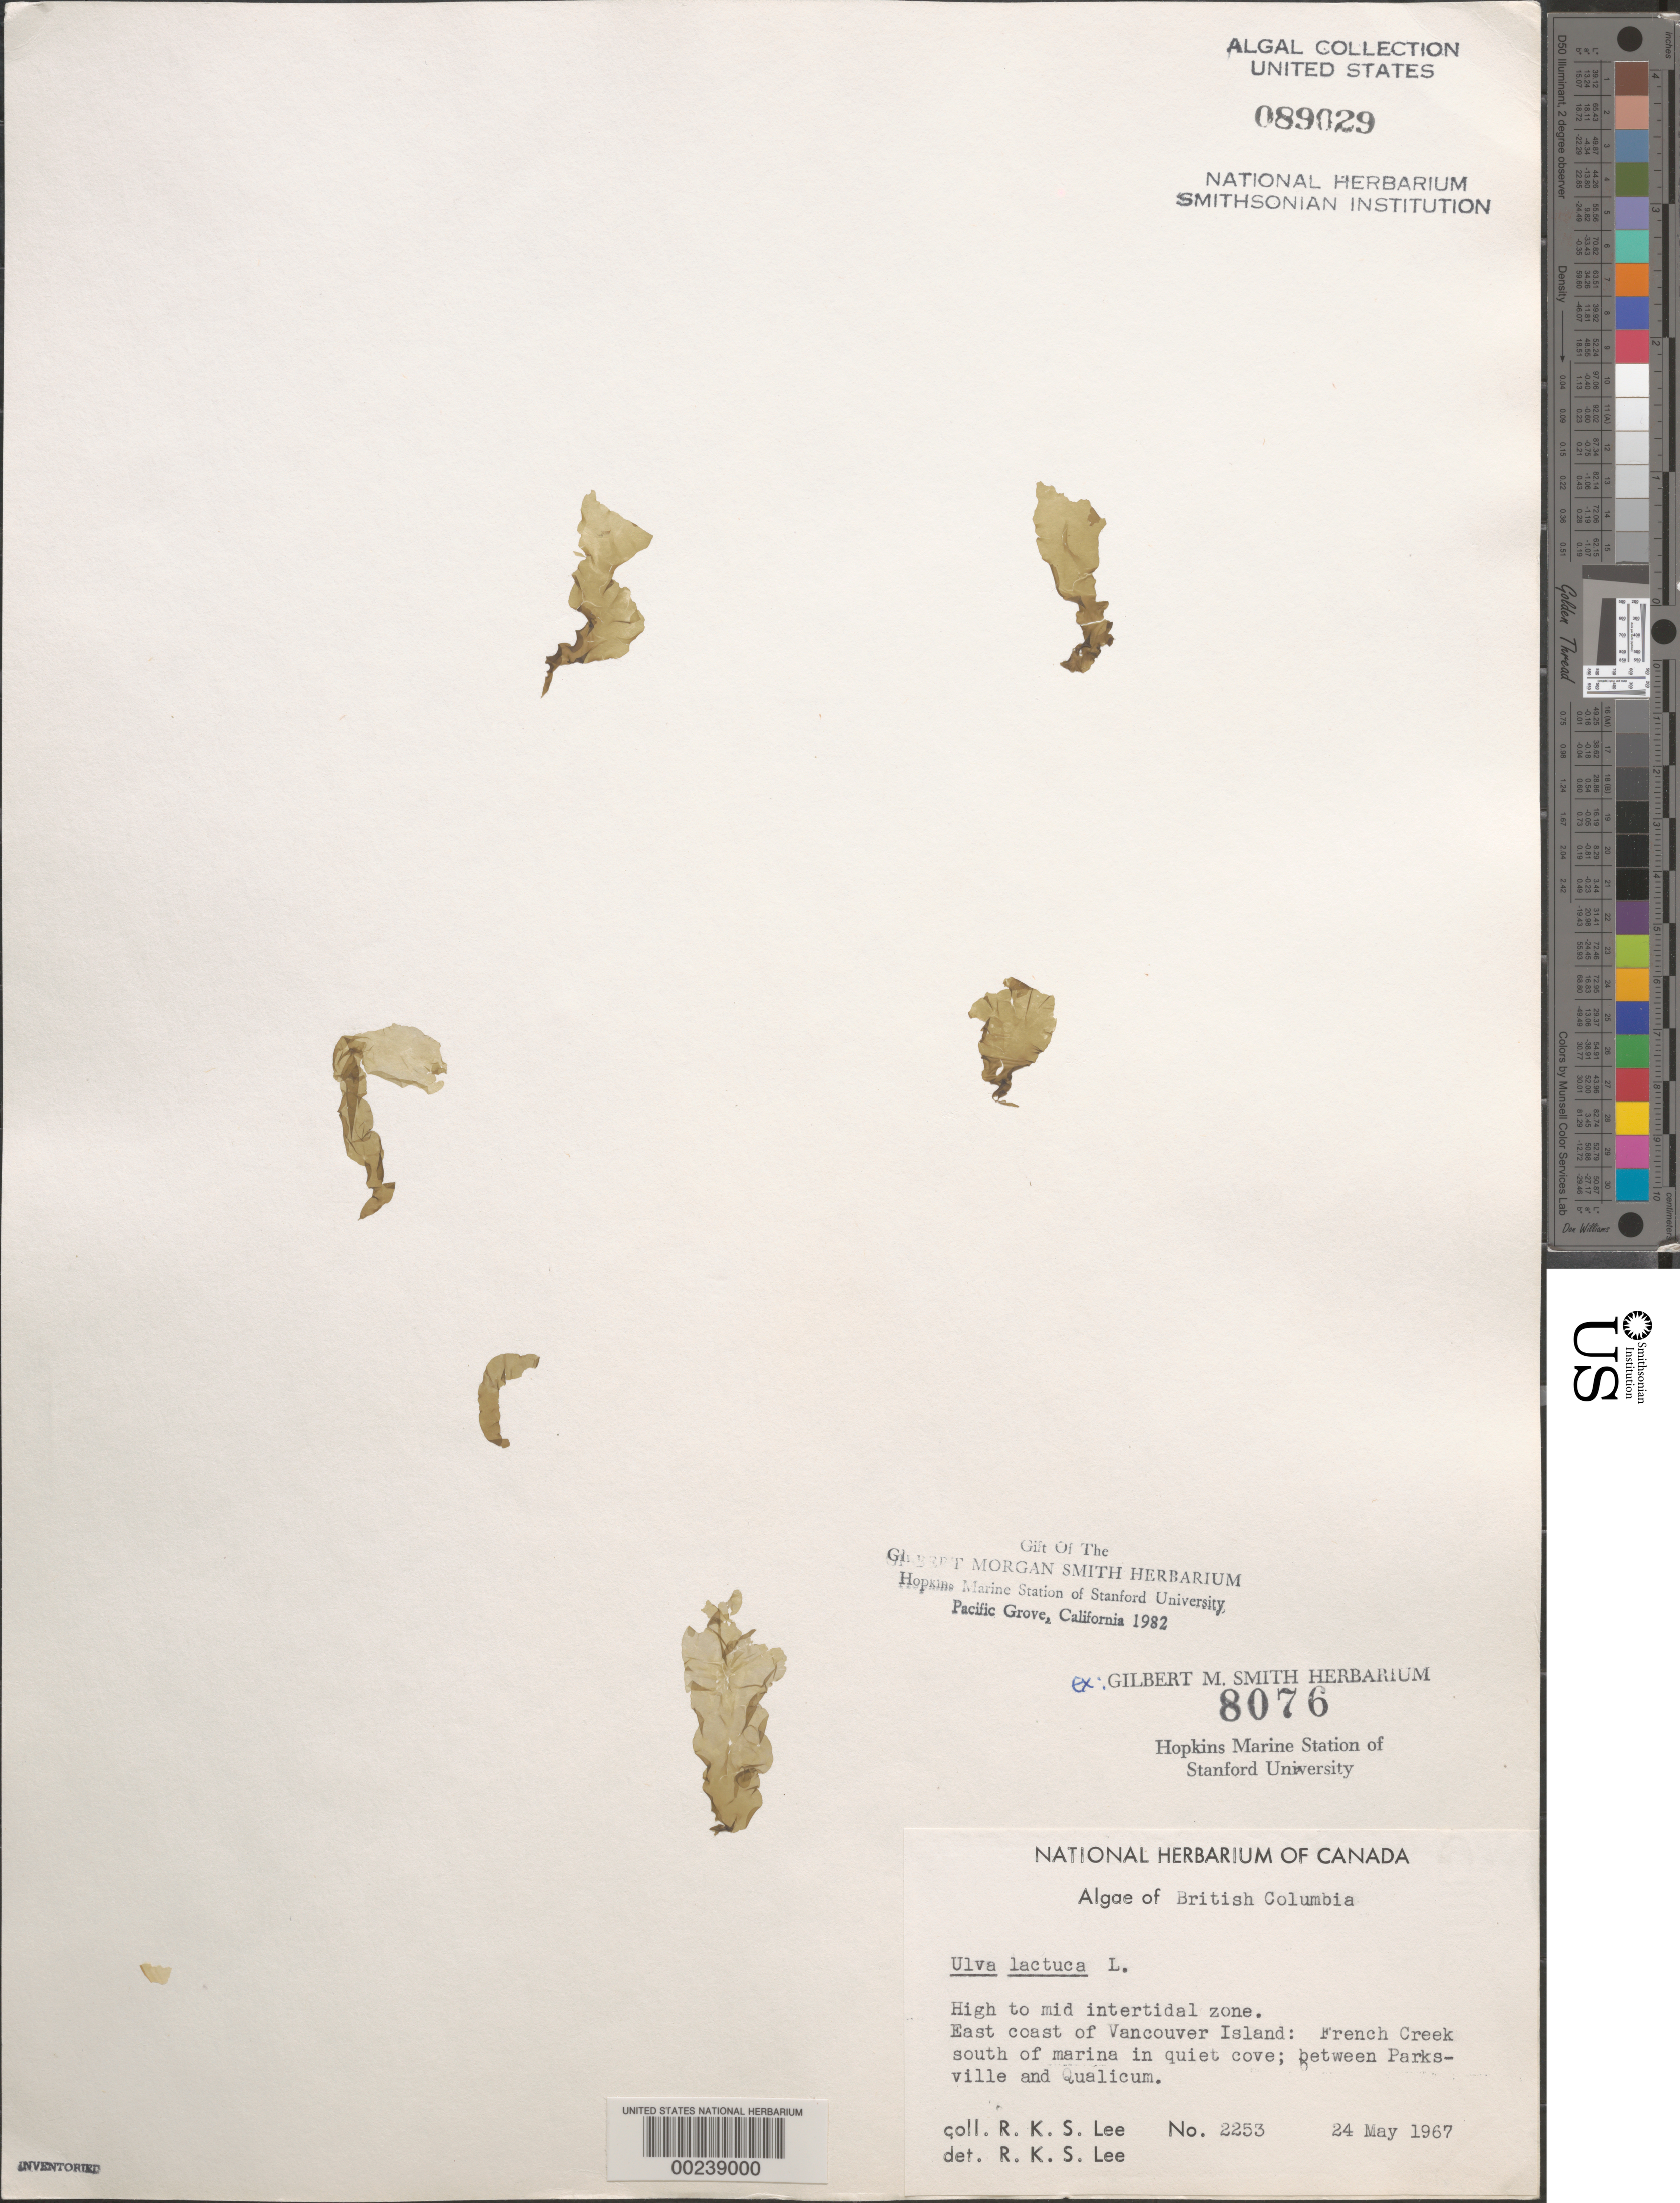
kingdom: Plantae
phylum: Chlorophyta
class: Ulvophyceae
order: Ulvales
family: Ulvaceae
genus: Ulva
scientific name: Ulva lactuca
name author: L.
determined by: Lee, R. K. S.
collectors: R. Lee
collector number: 2253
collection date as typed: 24 May 1967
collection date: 1967-05-24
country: Canada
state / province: British Columbia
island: Vancouver Island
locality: French Creek, between Parksville and Qualicum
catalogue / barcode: US 89029